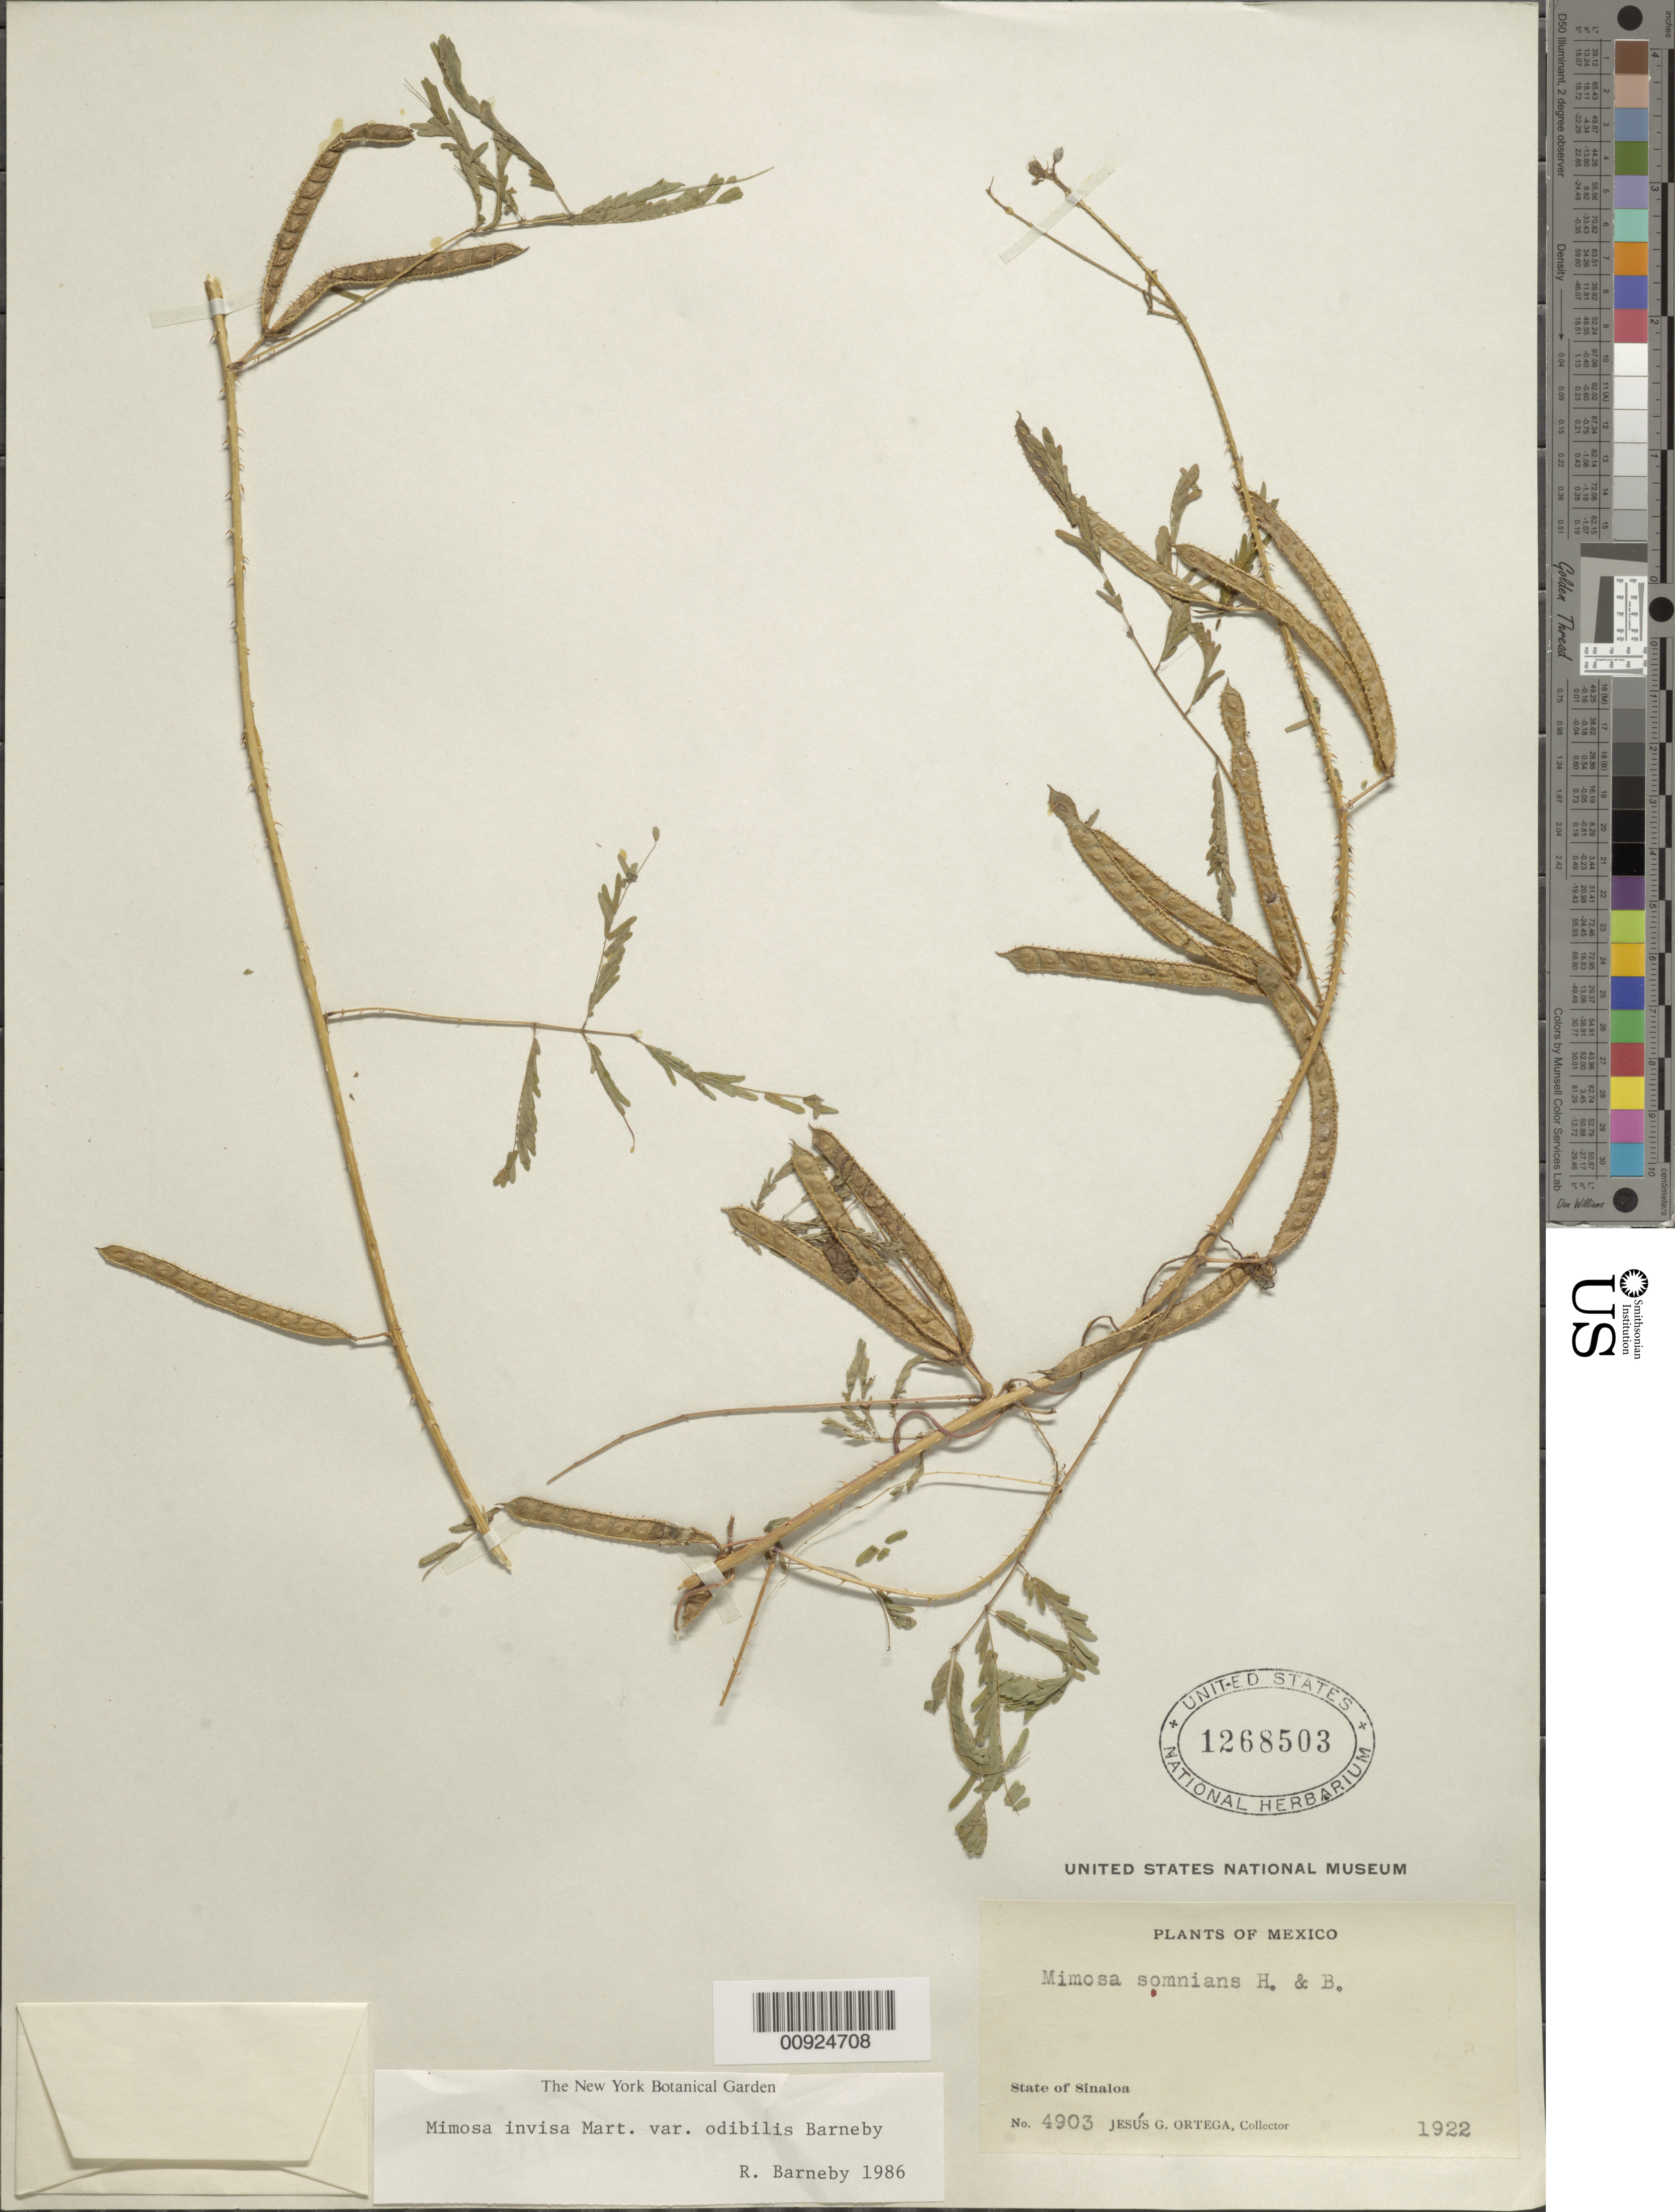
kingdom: Plantae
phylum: Tracheophyta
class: Magnoliopsida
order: Fabales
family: Fabaceae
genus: Mimosa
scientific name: Mimosa invisa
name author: Mart. ex Colla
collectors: J. Ortega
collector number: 4903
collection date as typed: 1922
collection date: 1922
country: Mexico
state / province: Sinaloa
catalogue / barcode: US 1268503